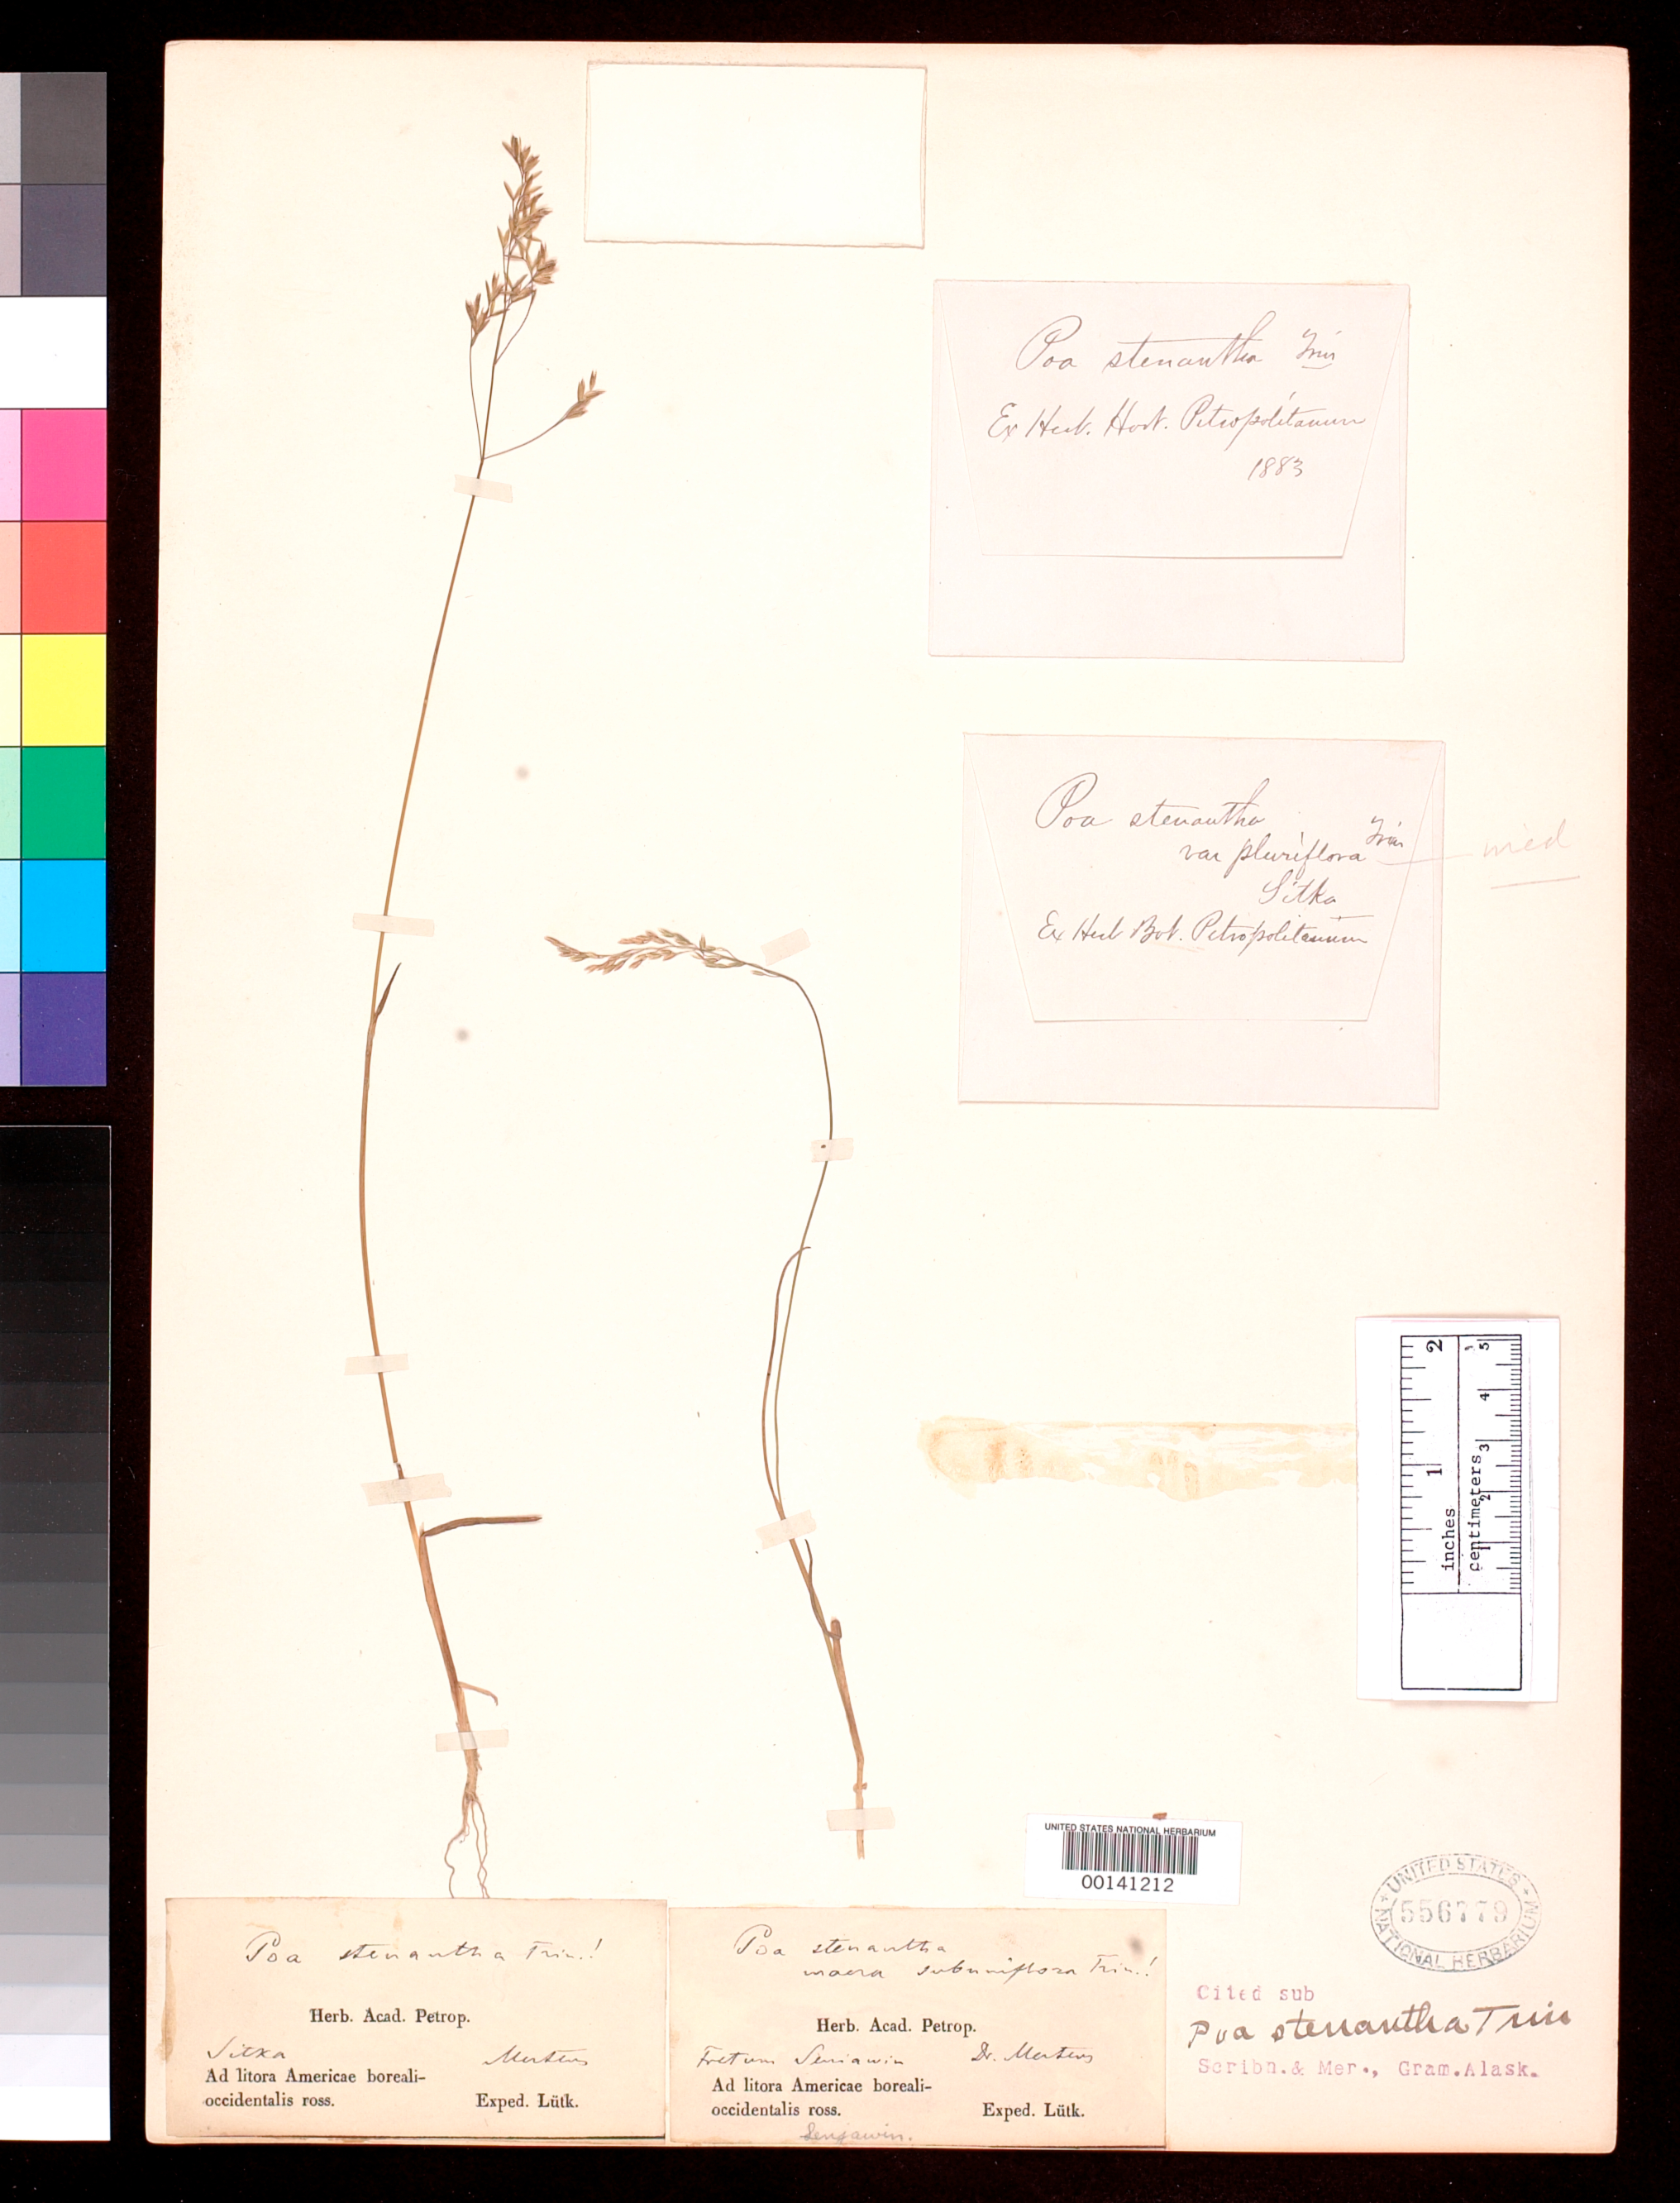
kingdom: Plantae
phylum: Tracheophyta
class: Liliopsida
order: Poales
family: Poaceae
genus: Poa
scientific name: Poa stenantha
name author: Trin.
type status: Holotype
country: United States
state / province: Alaska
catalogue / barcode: US 556779